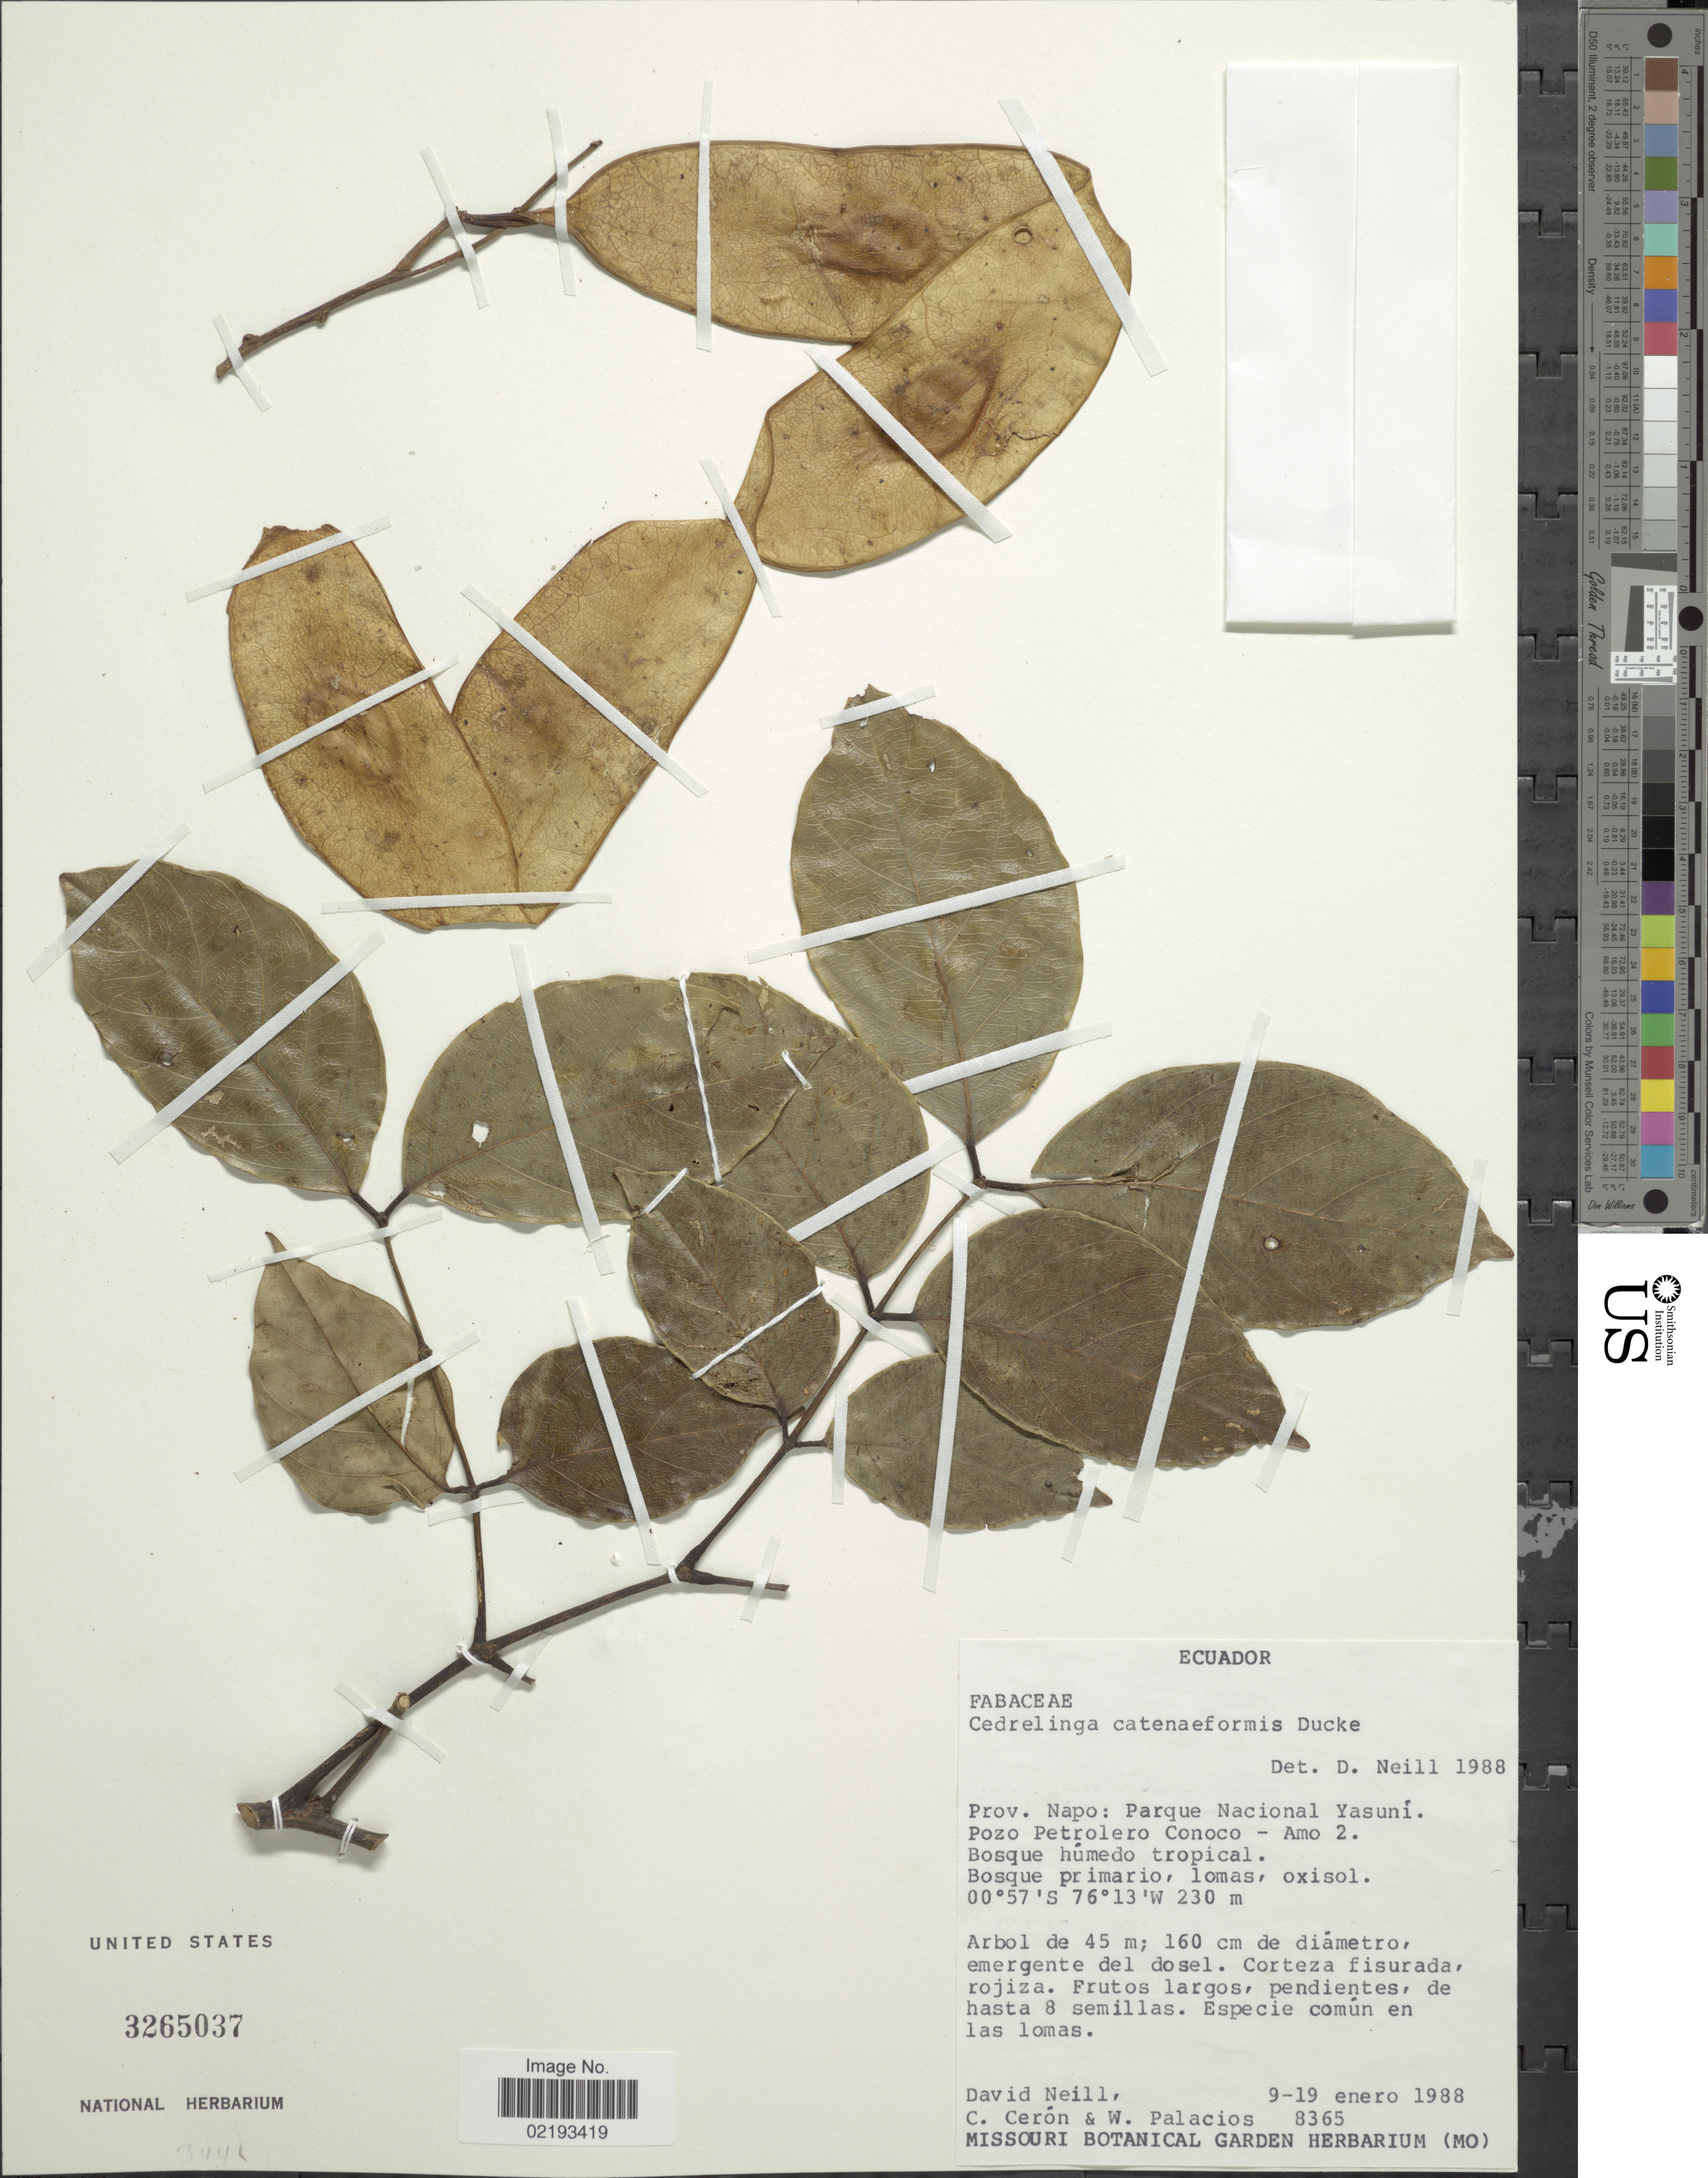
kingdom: Plantae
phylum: Tracheophyta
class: Magnoliopsida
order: Fabales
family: Fabaceae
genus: Cedrelinga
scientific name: Cedrelinga catenaeformis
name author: (Ducke) Ducke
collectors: D. Neill, C. E. Cerón M. & W. Palacios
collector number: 8365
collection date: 1988-01-09/1988-01-19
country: Ecuador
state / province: Napo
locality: Parque Nacional Yasuní. Pozo Petrolero Conoc - Amo 2. Bosque húmedo tropical. Bosque primario, lomas, oxisol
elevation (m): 230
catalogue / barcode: US 3265037